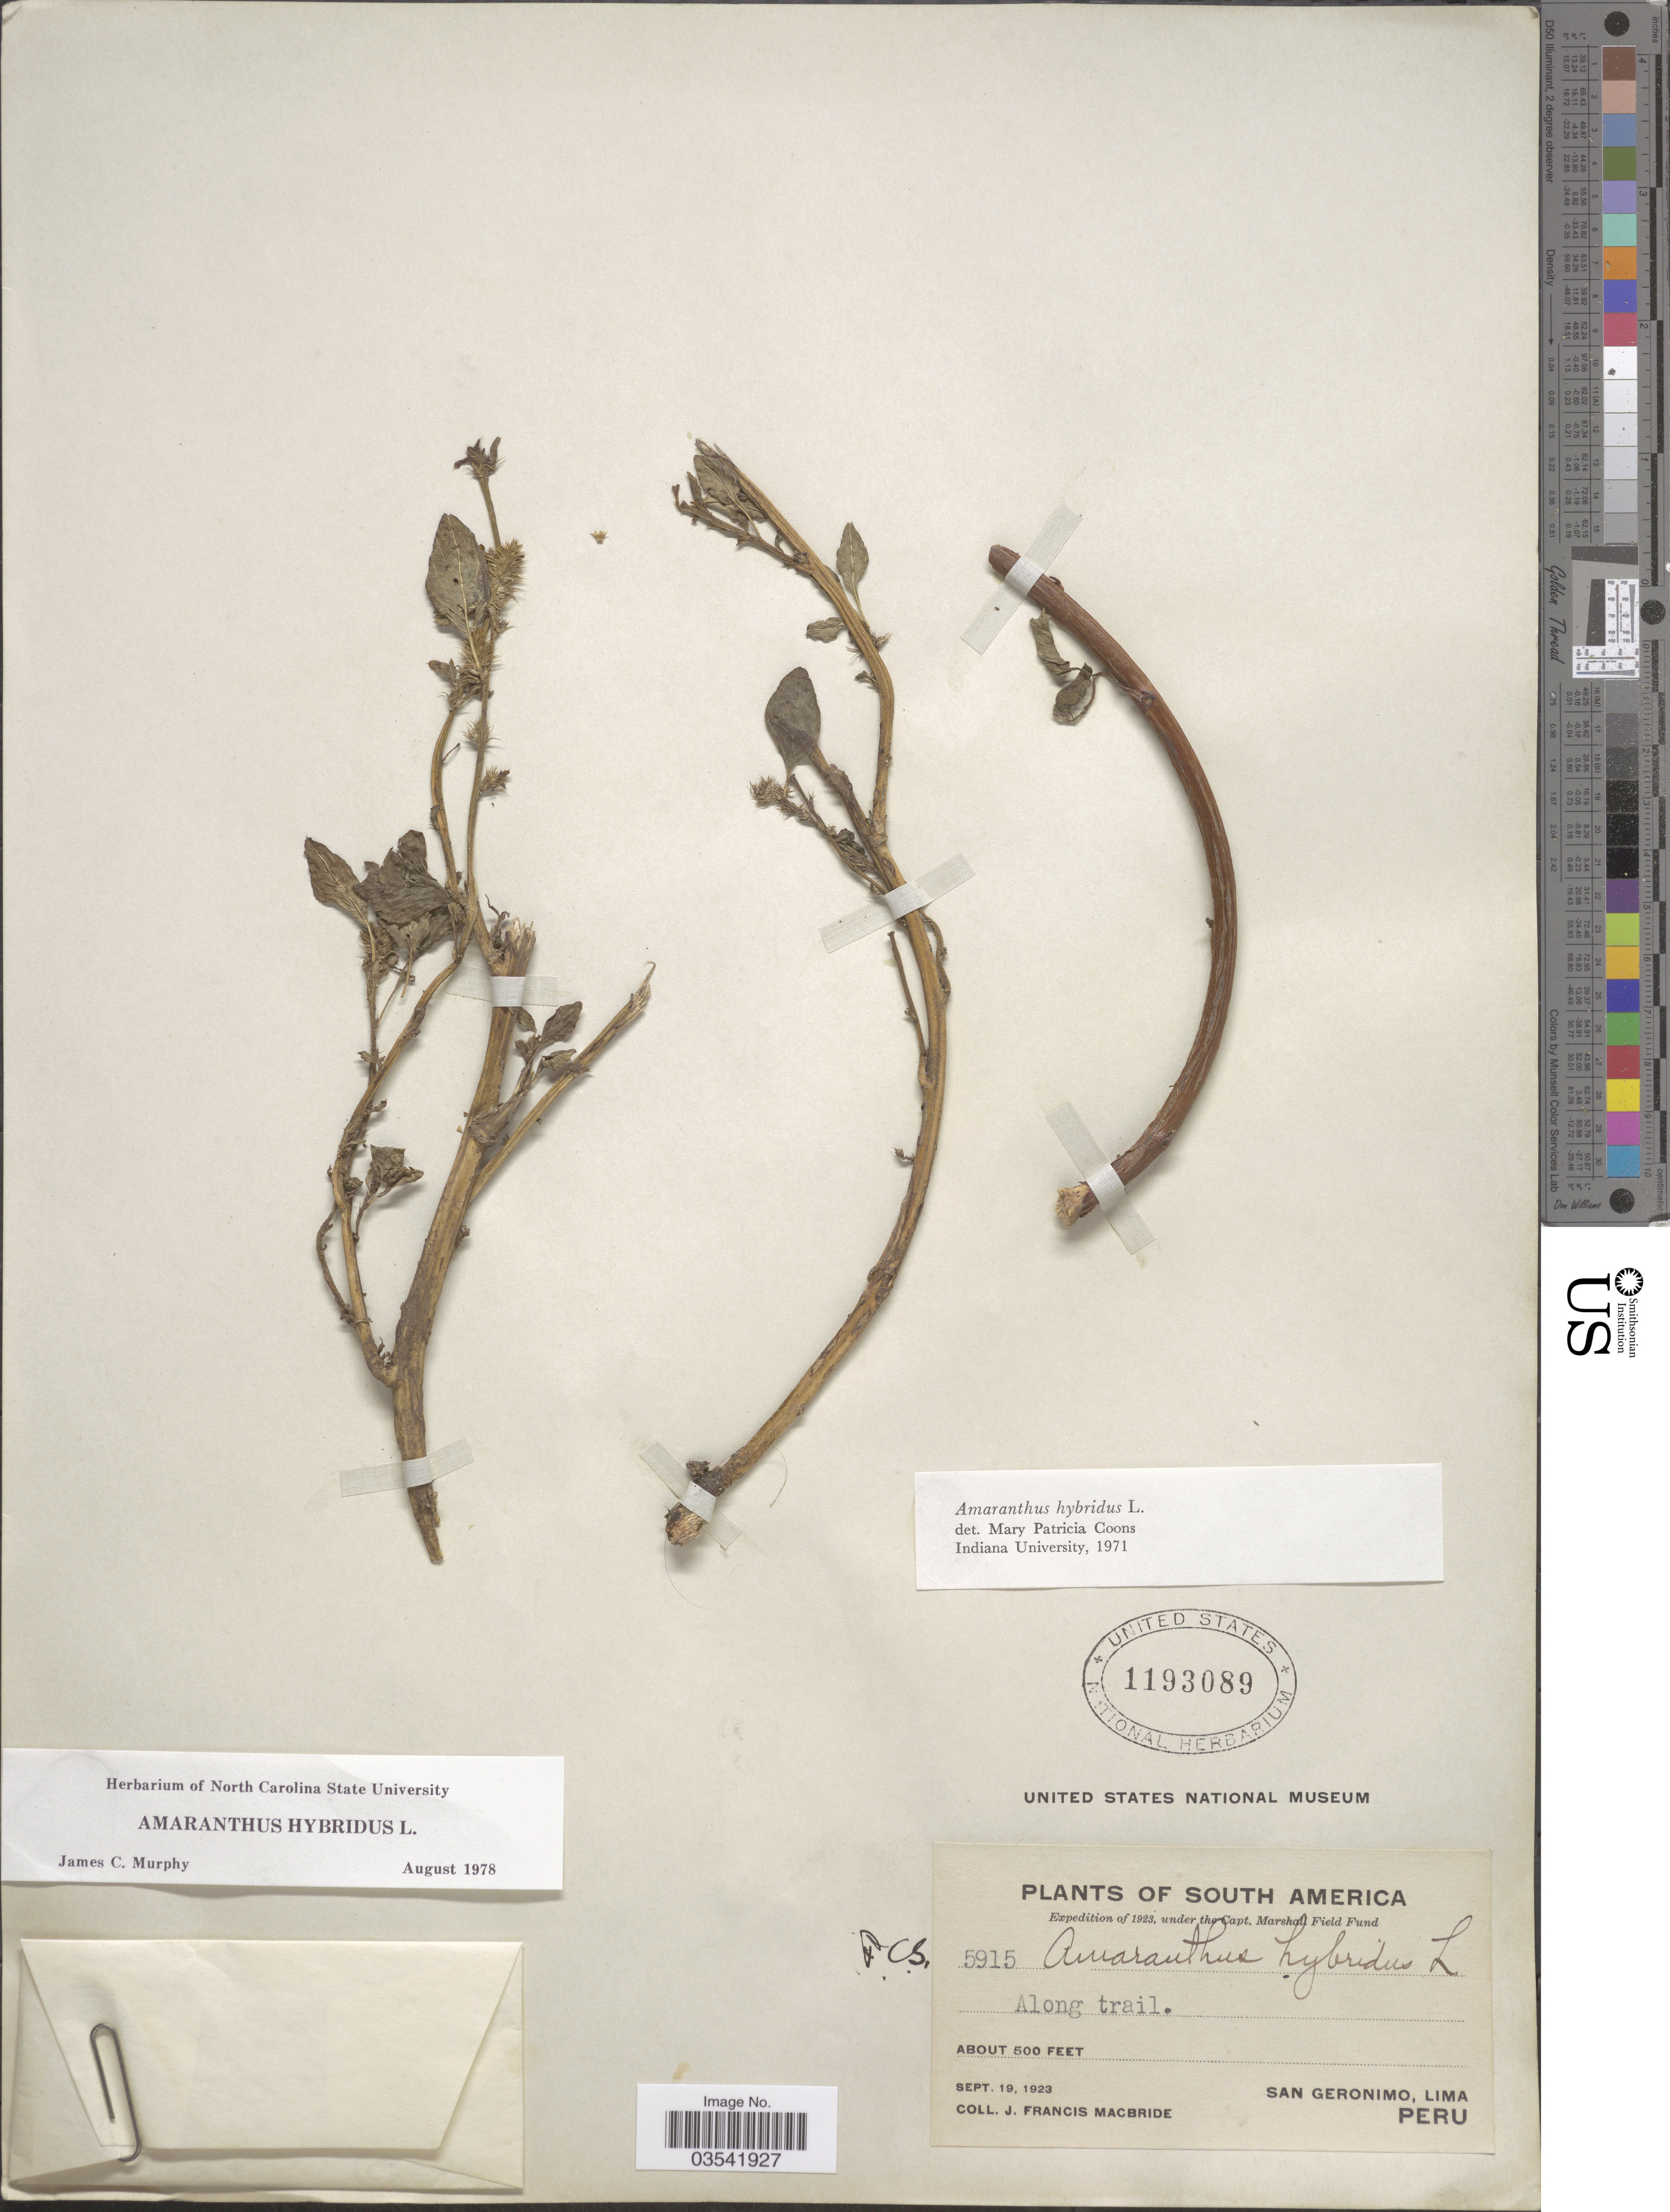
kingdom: Plantae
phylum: Tracheophyta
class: Magnoliopsida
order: Caryophyllales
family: Amaranthaceae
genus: Amaranthus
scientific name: Amaranthus hybridus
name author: L.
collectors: J. F. Macbride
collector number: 5915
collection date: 1923-09-19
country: Peru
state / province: Lima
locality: San Geronimo.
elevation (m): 152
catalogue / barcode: US 1193089